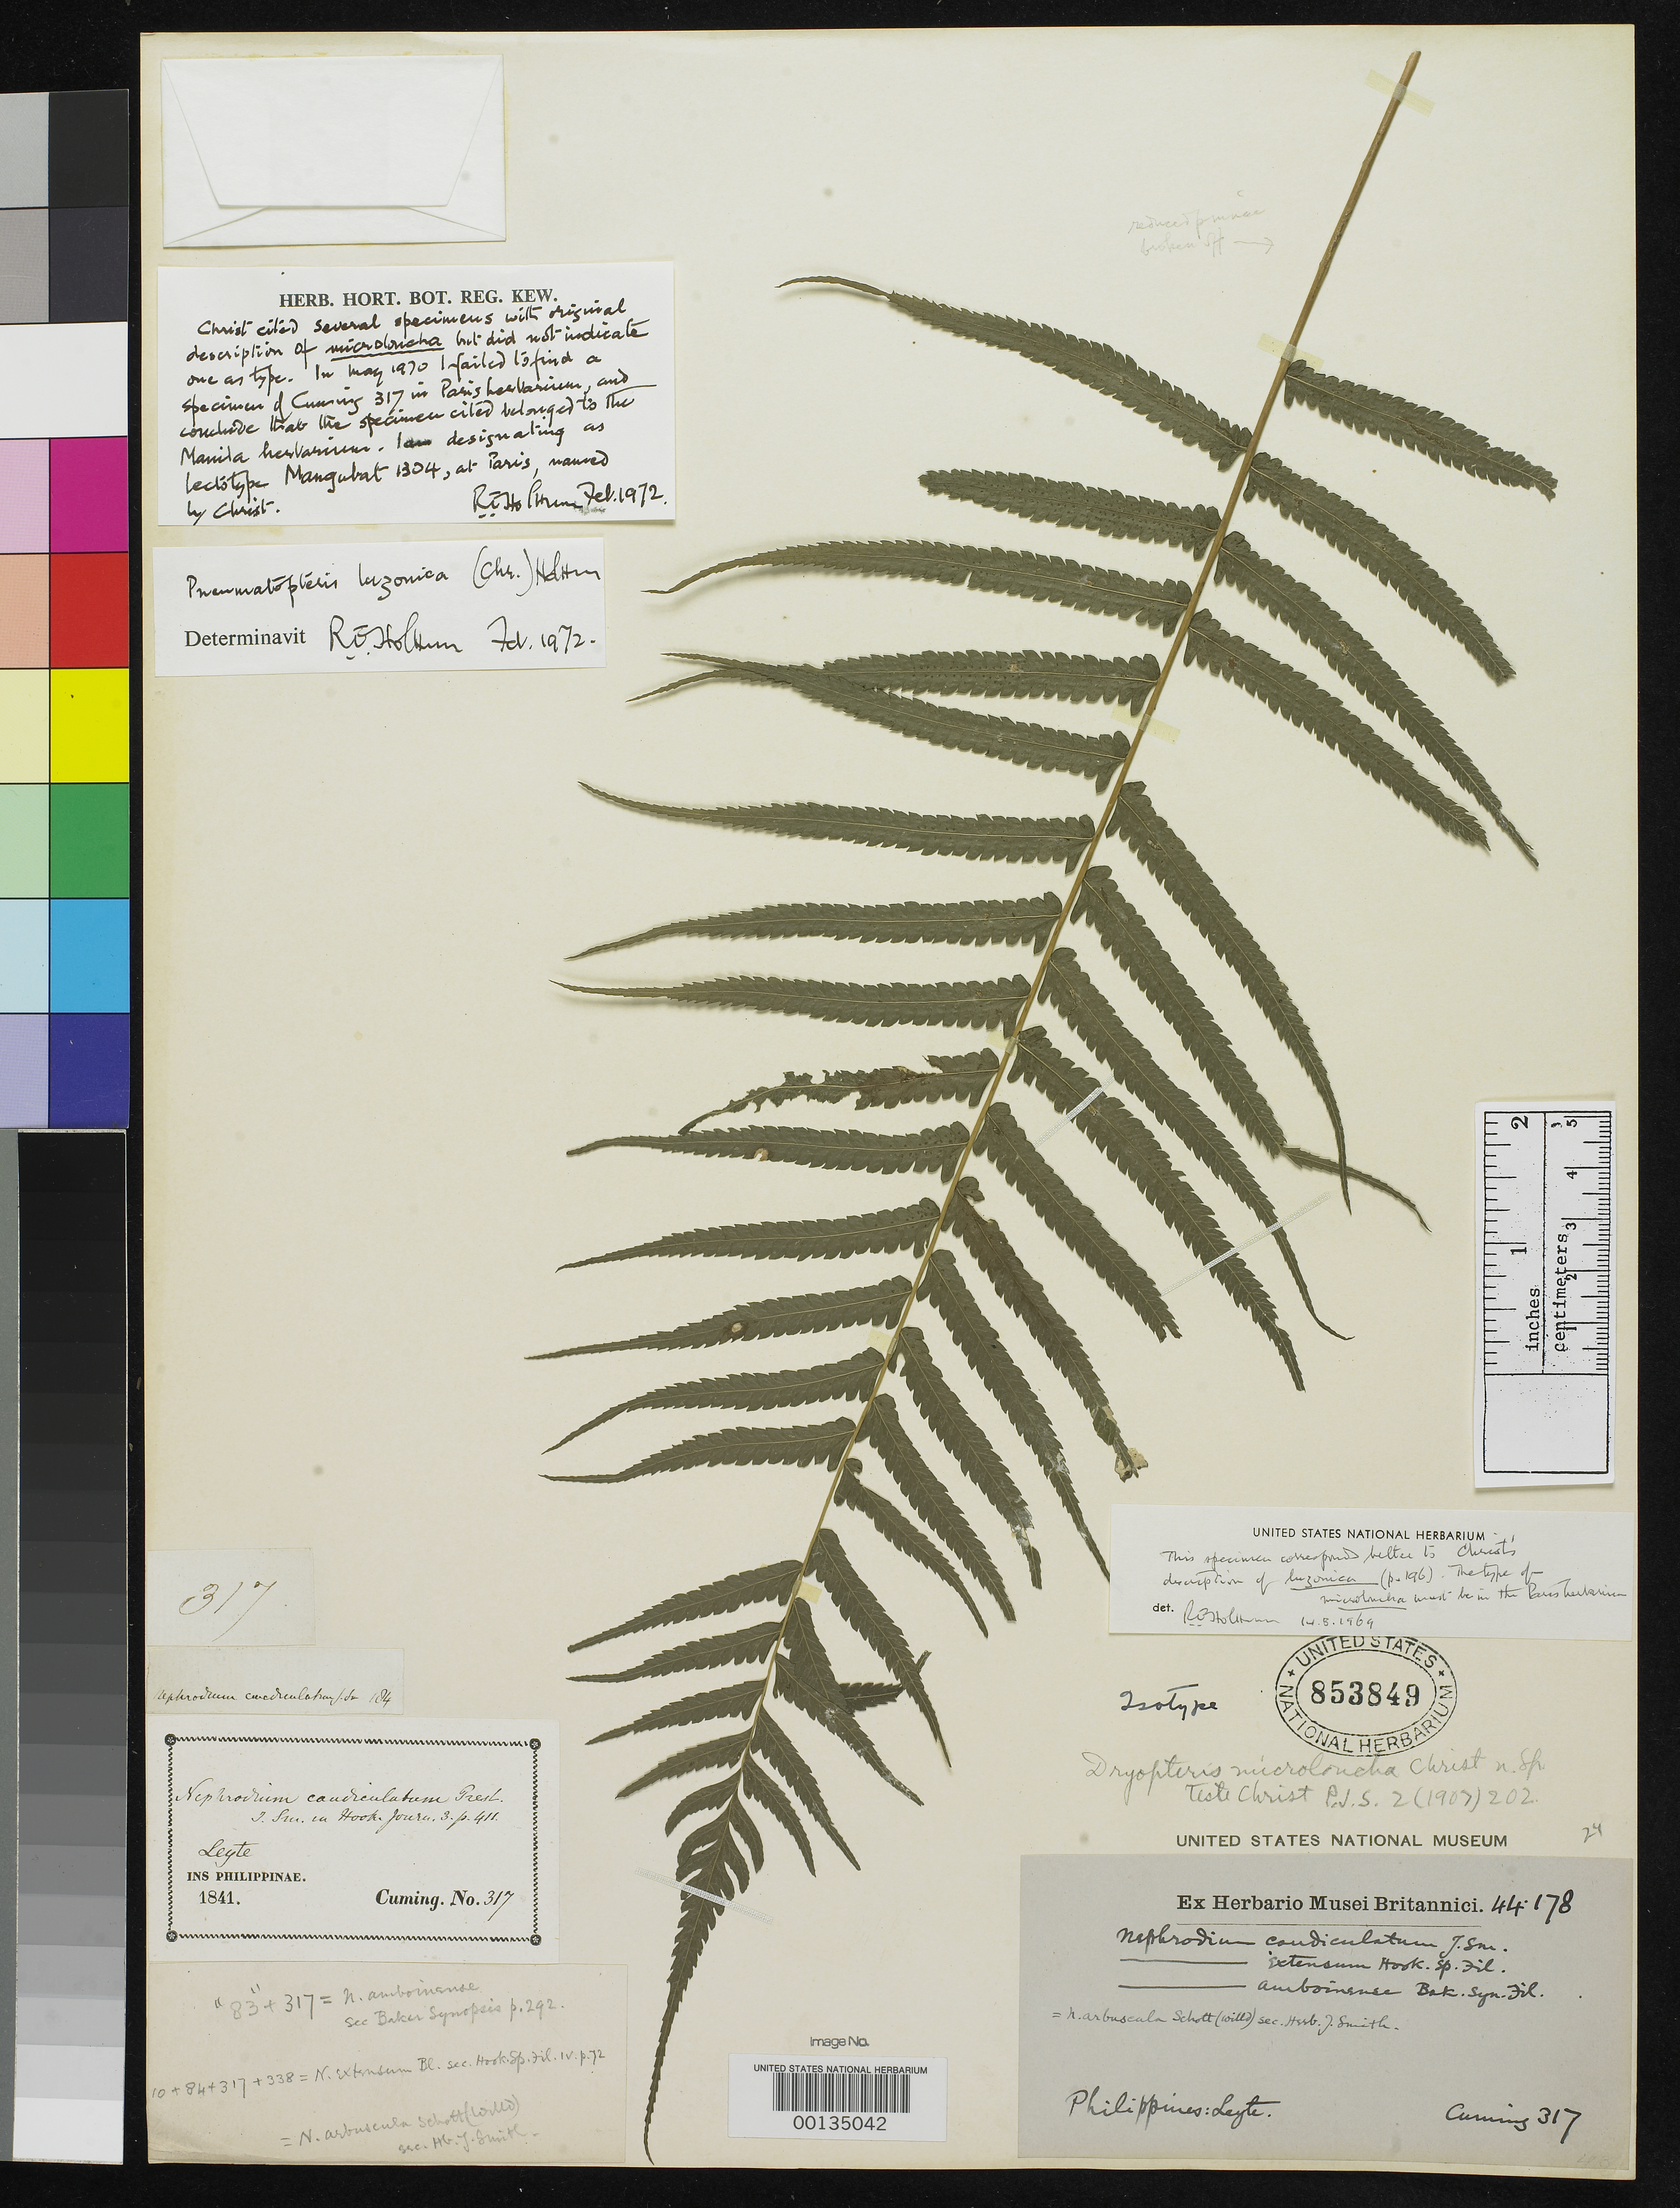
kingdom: Plantae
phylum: Tracheophyta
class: Polypodiopsida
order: Polypodiales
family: Dryopteridaceae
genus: Dryopteris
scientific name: Dryopteris microloncha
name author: Christ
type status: Isosyntype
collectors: H. Cuming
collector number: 317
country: Philippines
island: Leyte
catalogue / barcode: US 853849